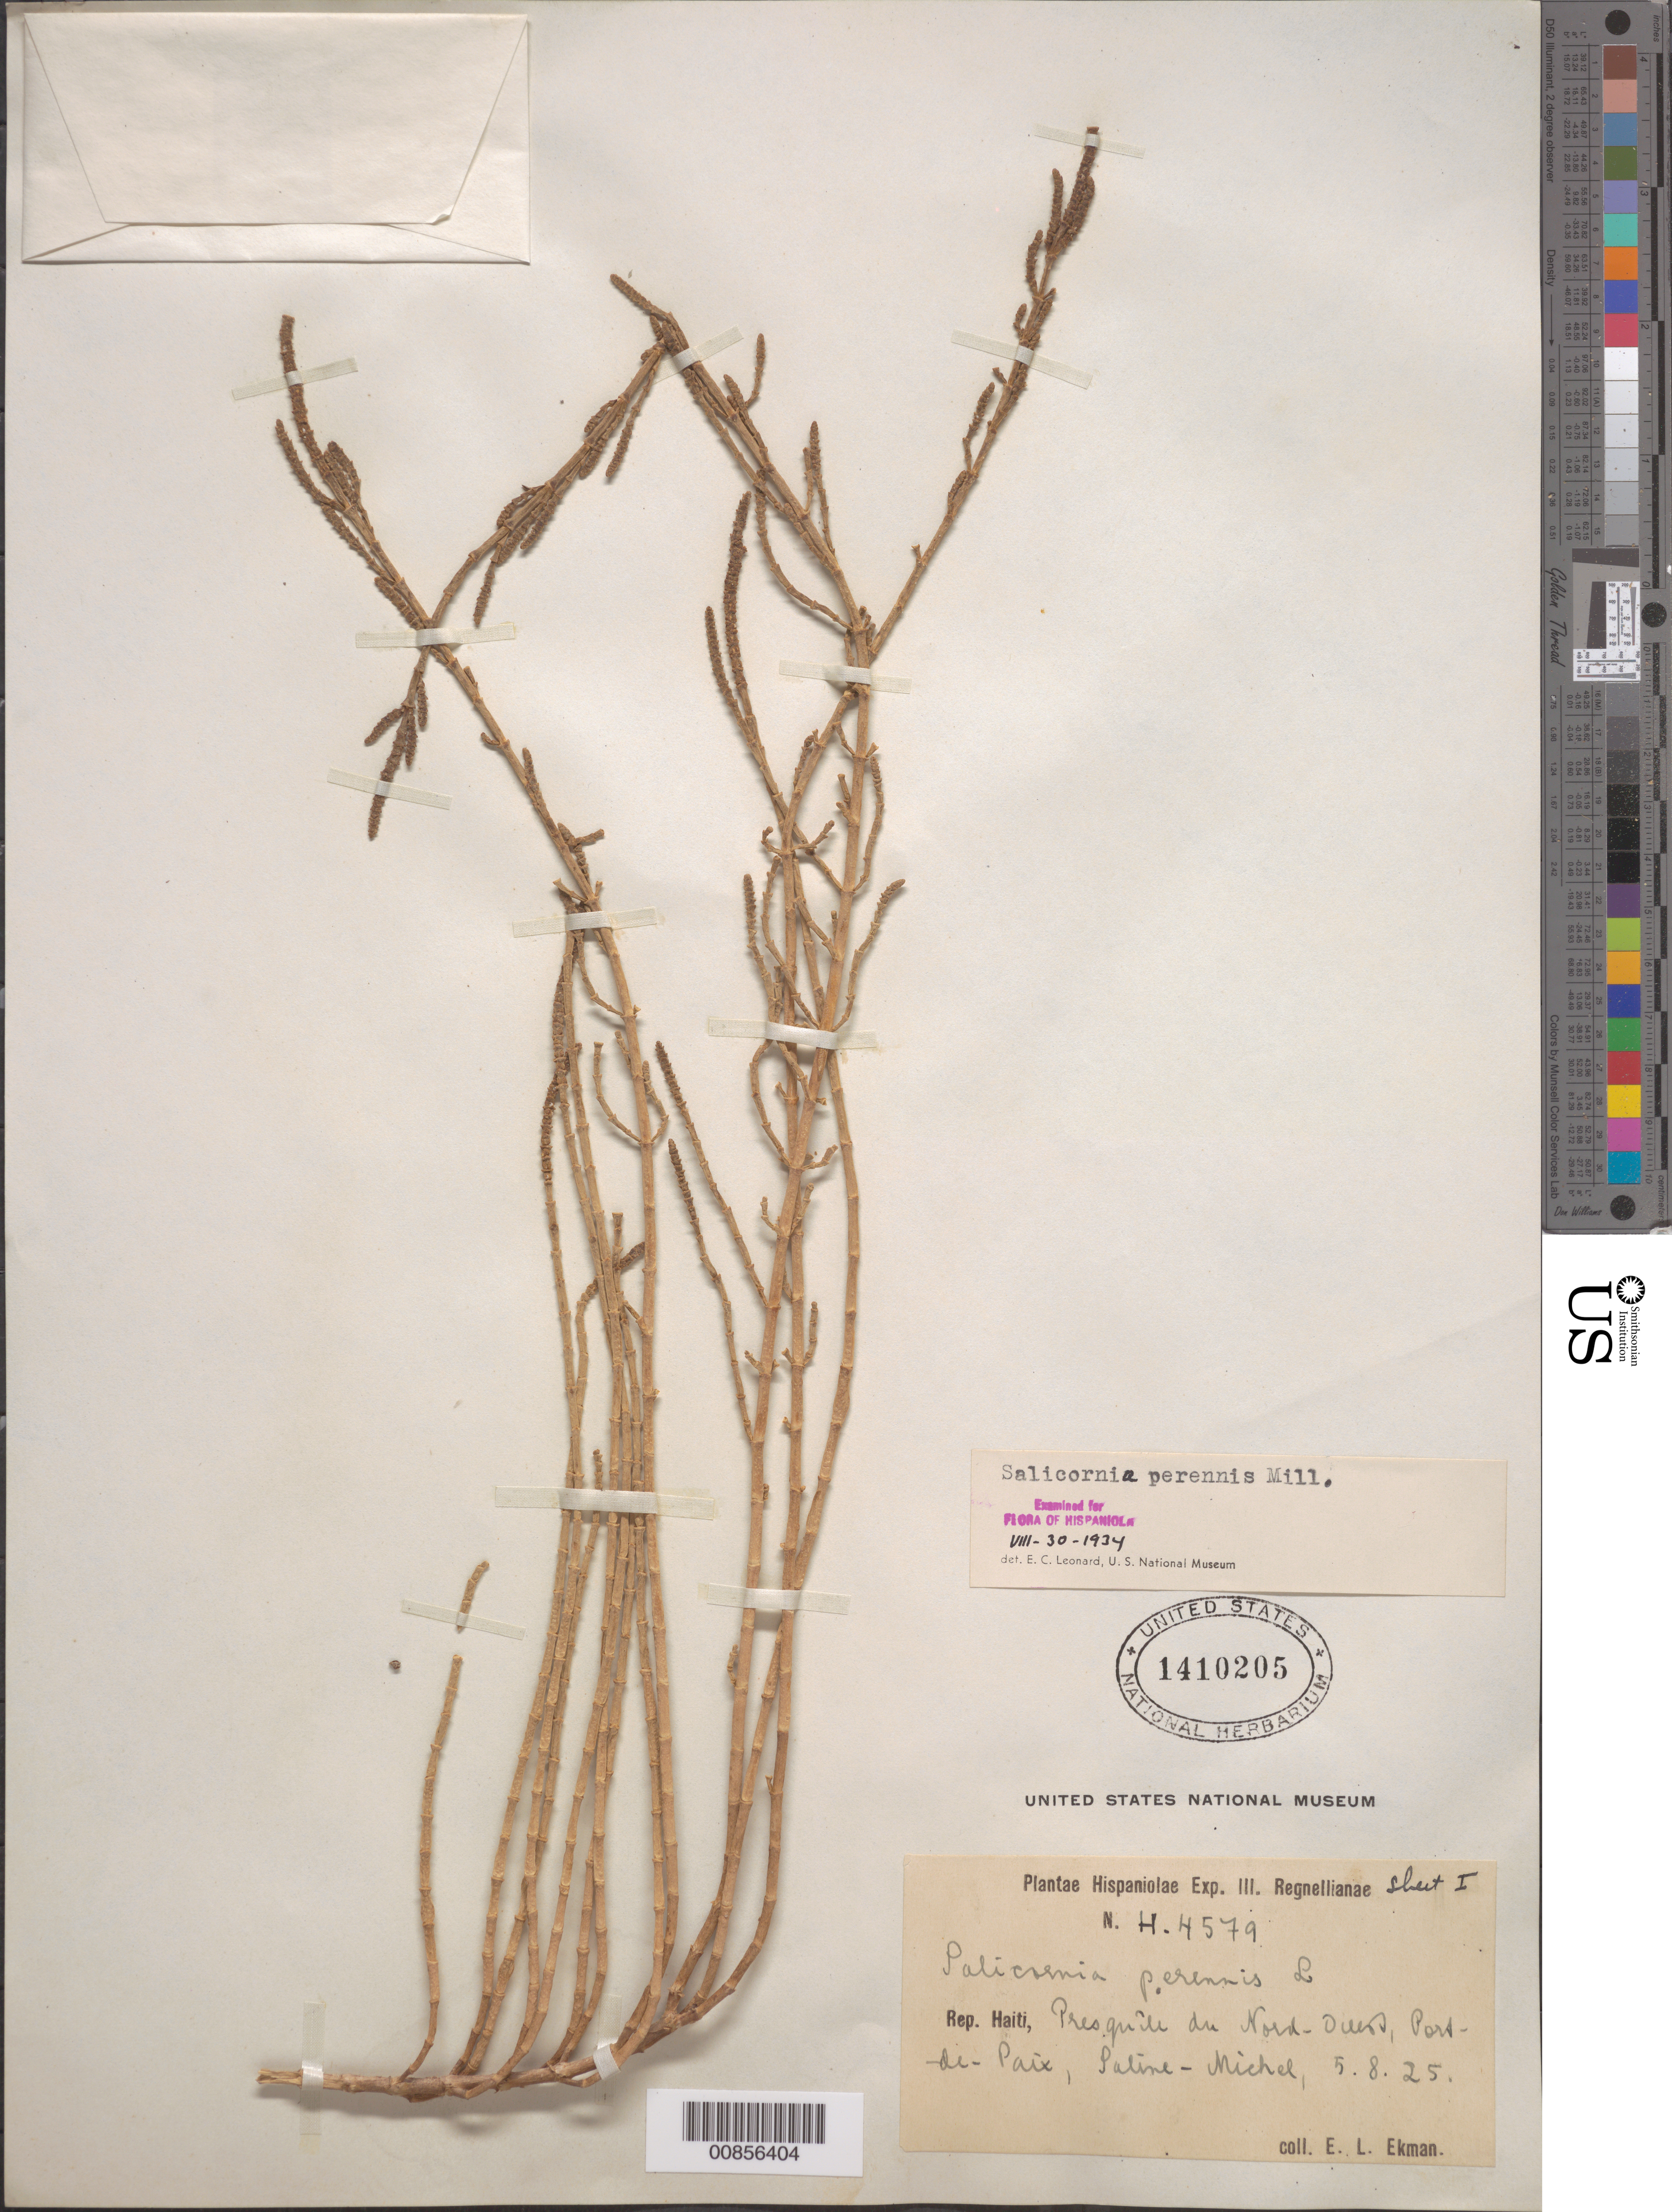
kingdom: Plantae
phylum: Tracheophyta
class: Magnoliopsida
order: Caryophyllales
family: Amaranthaceae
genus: Salicornia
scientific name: Salicornia perennis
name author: Mill.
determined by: Leonard, Emery C., (US)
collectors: E. L. Ekman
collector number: H 4579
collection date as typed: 05 Aug 1925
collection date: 1925-08-05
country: Haiti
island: Hispaniola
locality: Presqu'île du Nord-Ouest, Port-de-Paix, at Saline- Michel.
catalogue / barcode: US 1410205